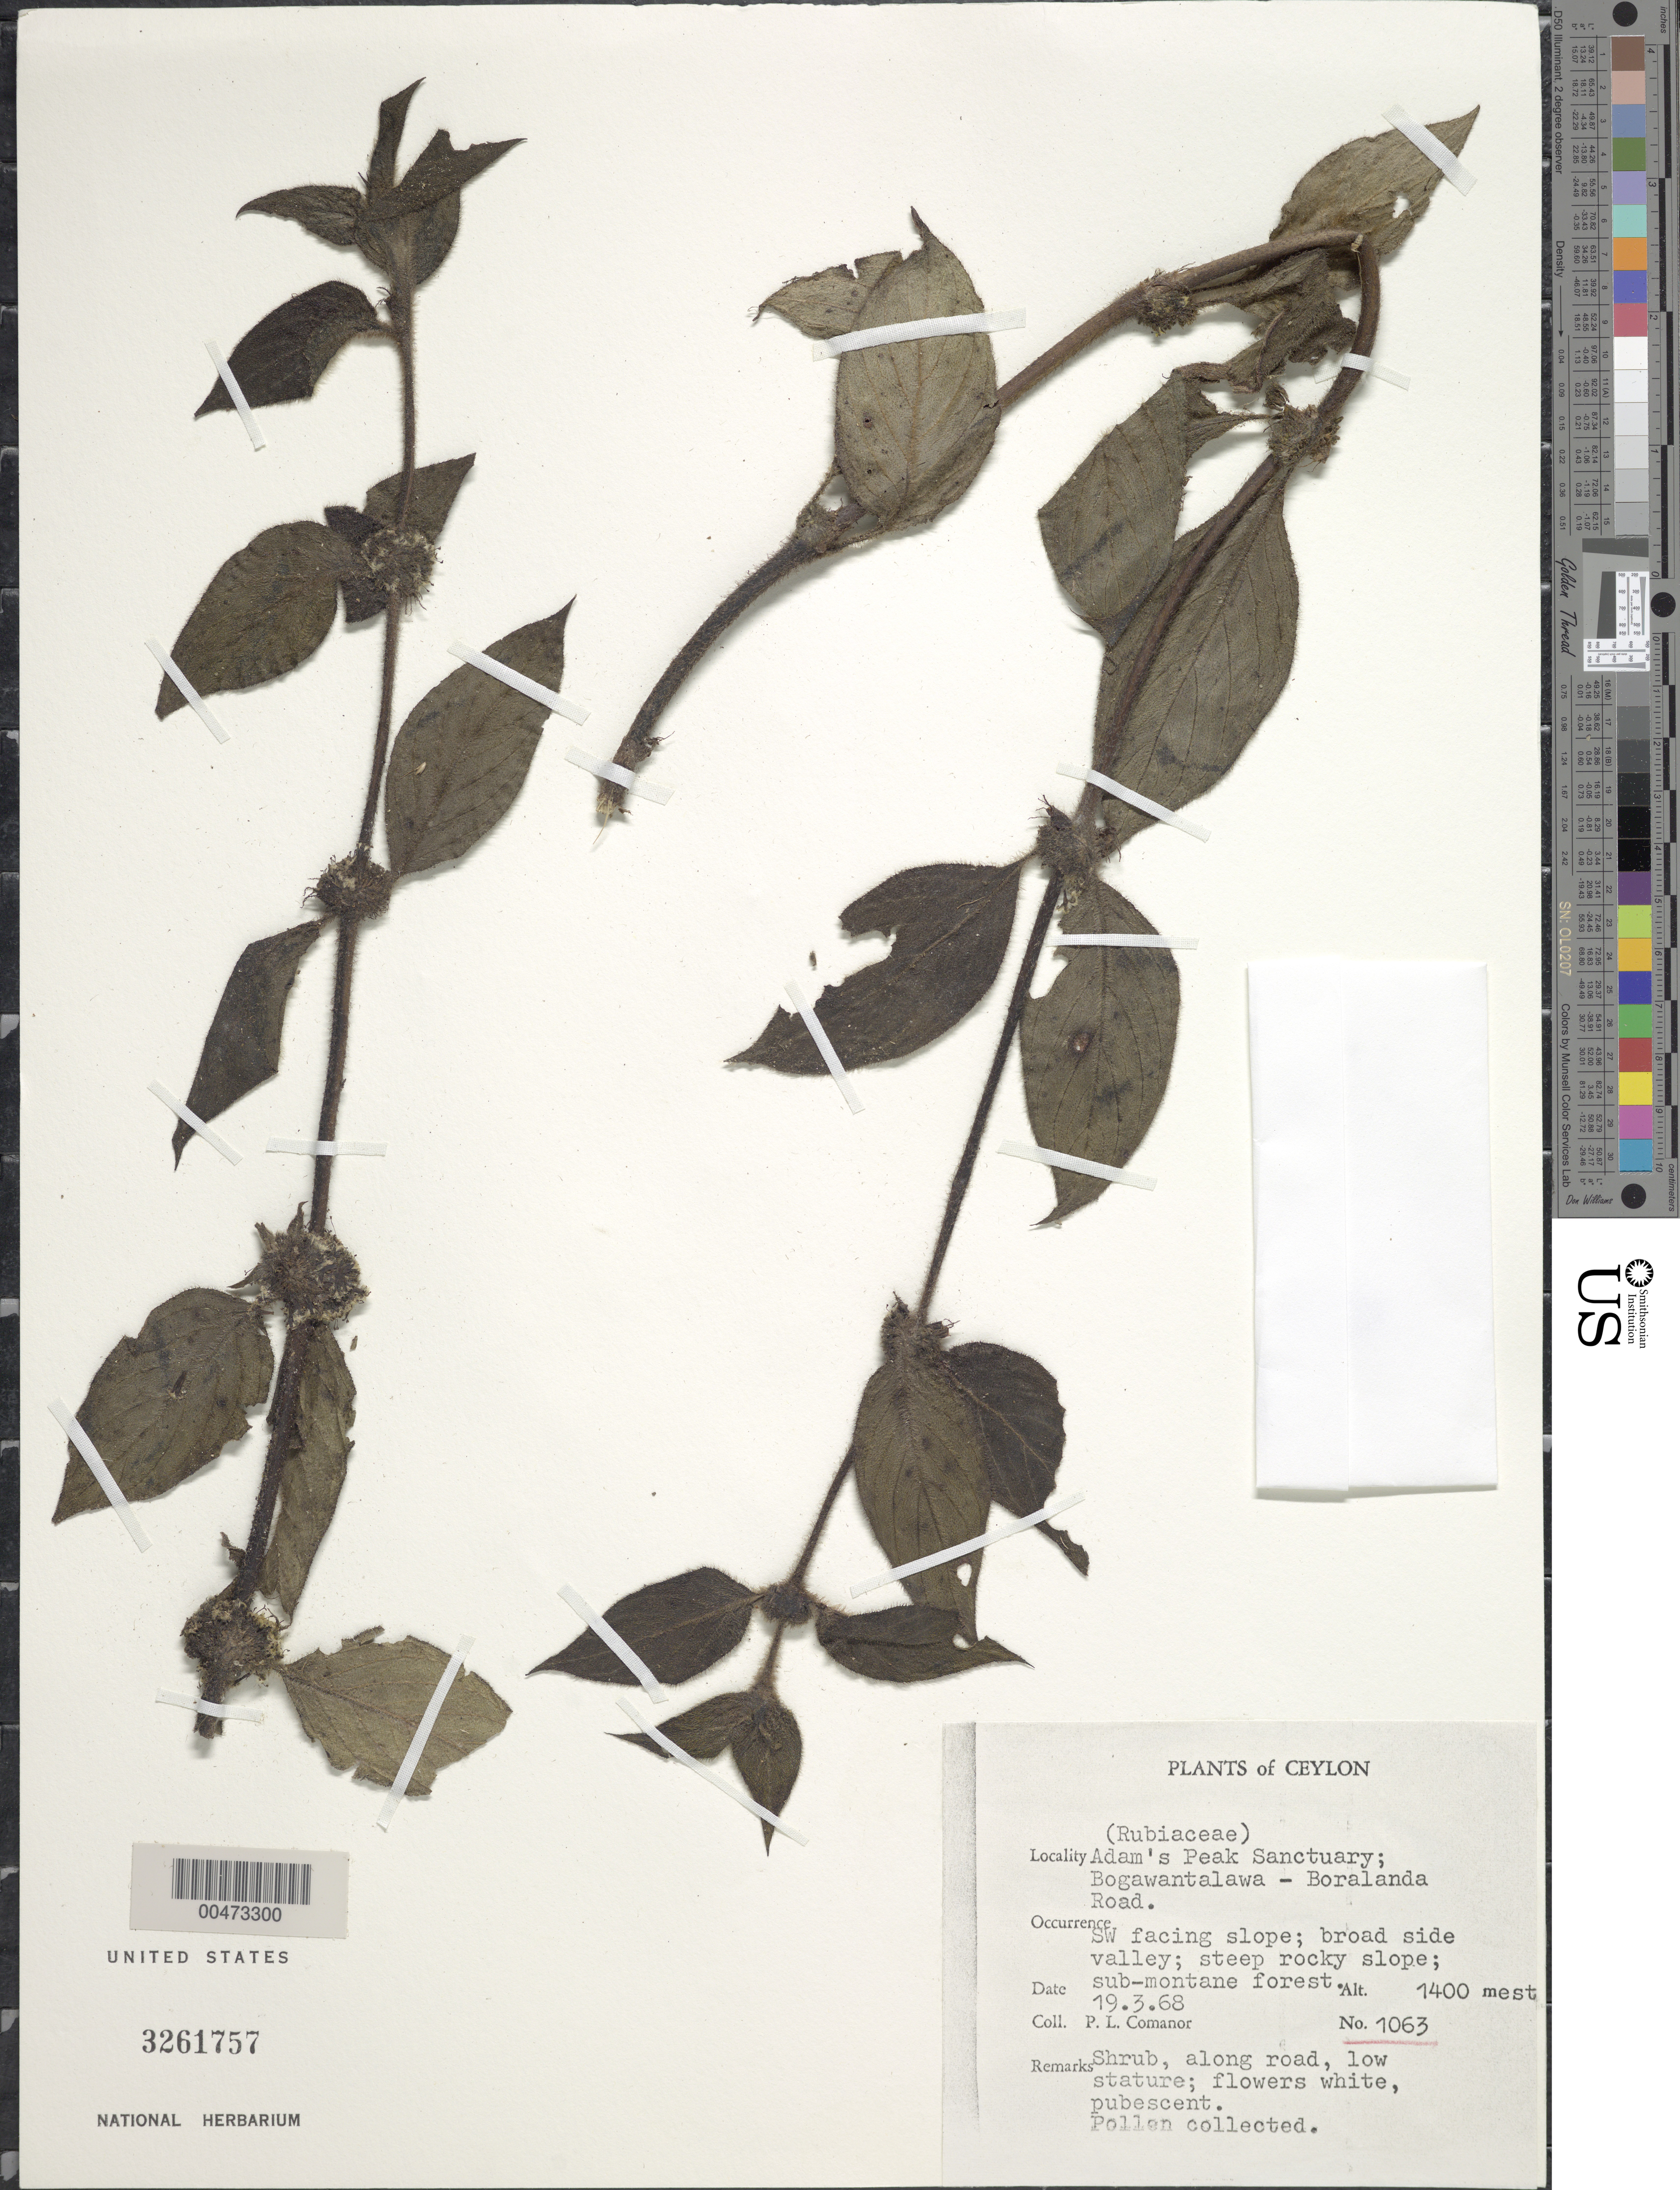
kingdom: Plantae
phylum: Tracheophyta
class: Magnoliopsida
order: Gentianales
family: Rubiaceae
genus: Hedyotis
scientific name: Hedyotis nodulosa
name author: Arn.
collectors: P. Comanor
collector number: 1063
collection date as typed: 19 Mar 1968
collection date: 1968-03-19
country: Sri Lanka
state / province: Central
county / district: Kandy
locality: Adam's Peak Sanctuary, Bogawantalawa-Boralanda Rd, SW facing slope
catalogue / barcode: US 3261757